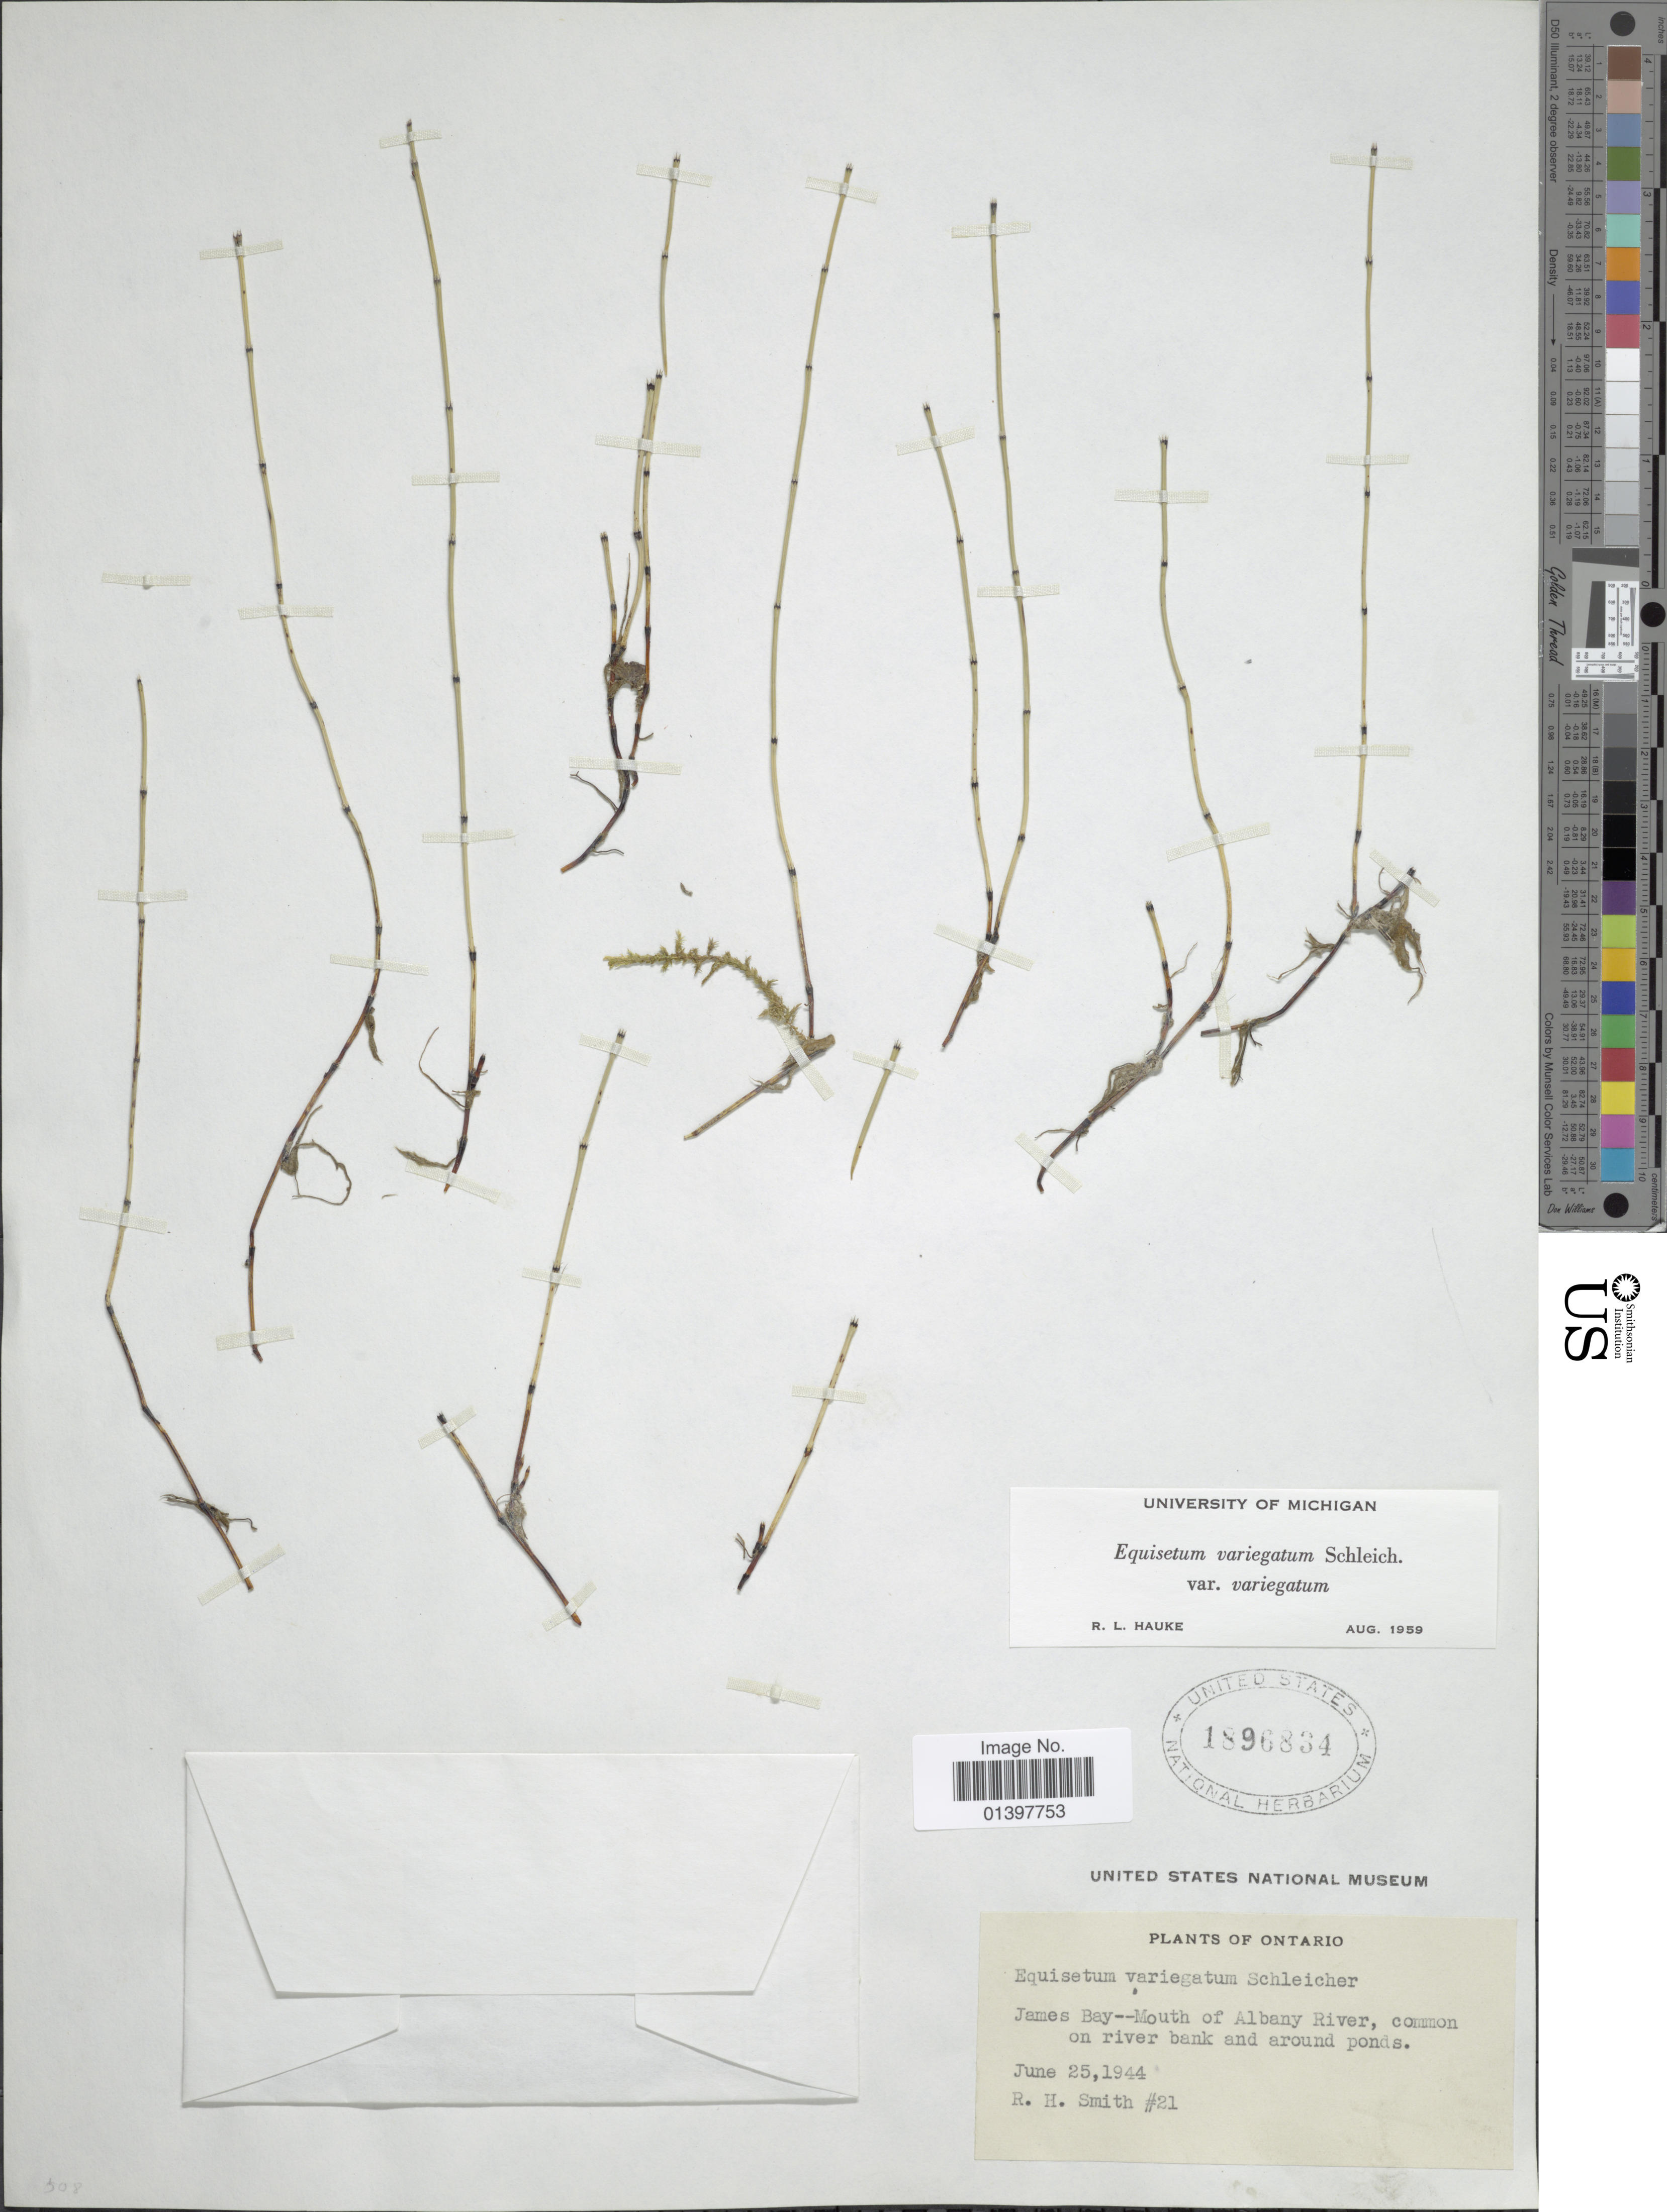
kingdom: Plantae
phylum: Tracheophyta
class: Polypodiopsida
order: Equisetales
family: Equisetaceae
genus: Equisetum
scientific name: Equisetum variegatum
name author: Schleich. ex F. Weber & D. Mohr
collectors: R. H. Smith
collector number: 21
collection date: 1944-06-25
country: Canada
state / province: Ontario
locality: James Bay-Mouth of Albany River, common on river bank and Around ponds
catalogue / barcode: US 1896834